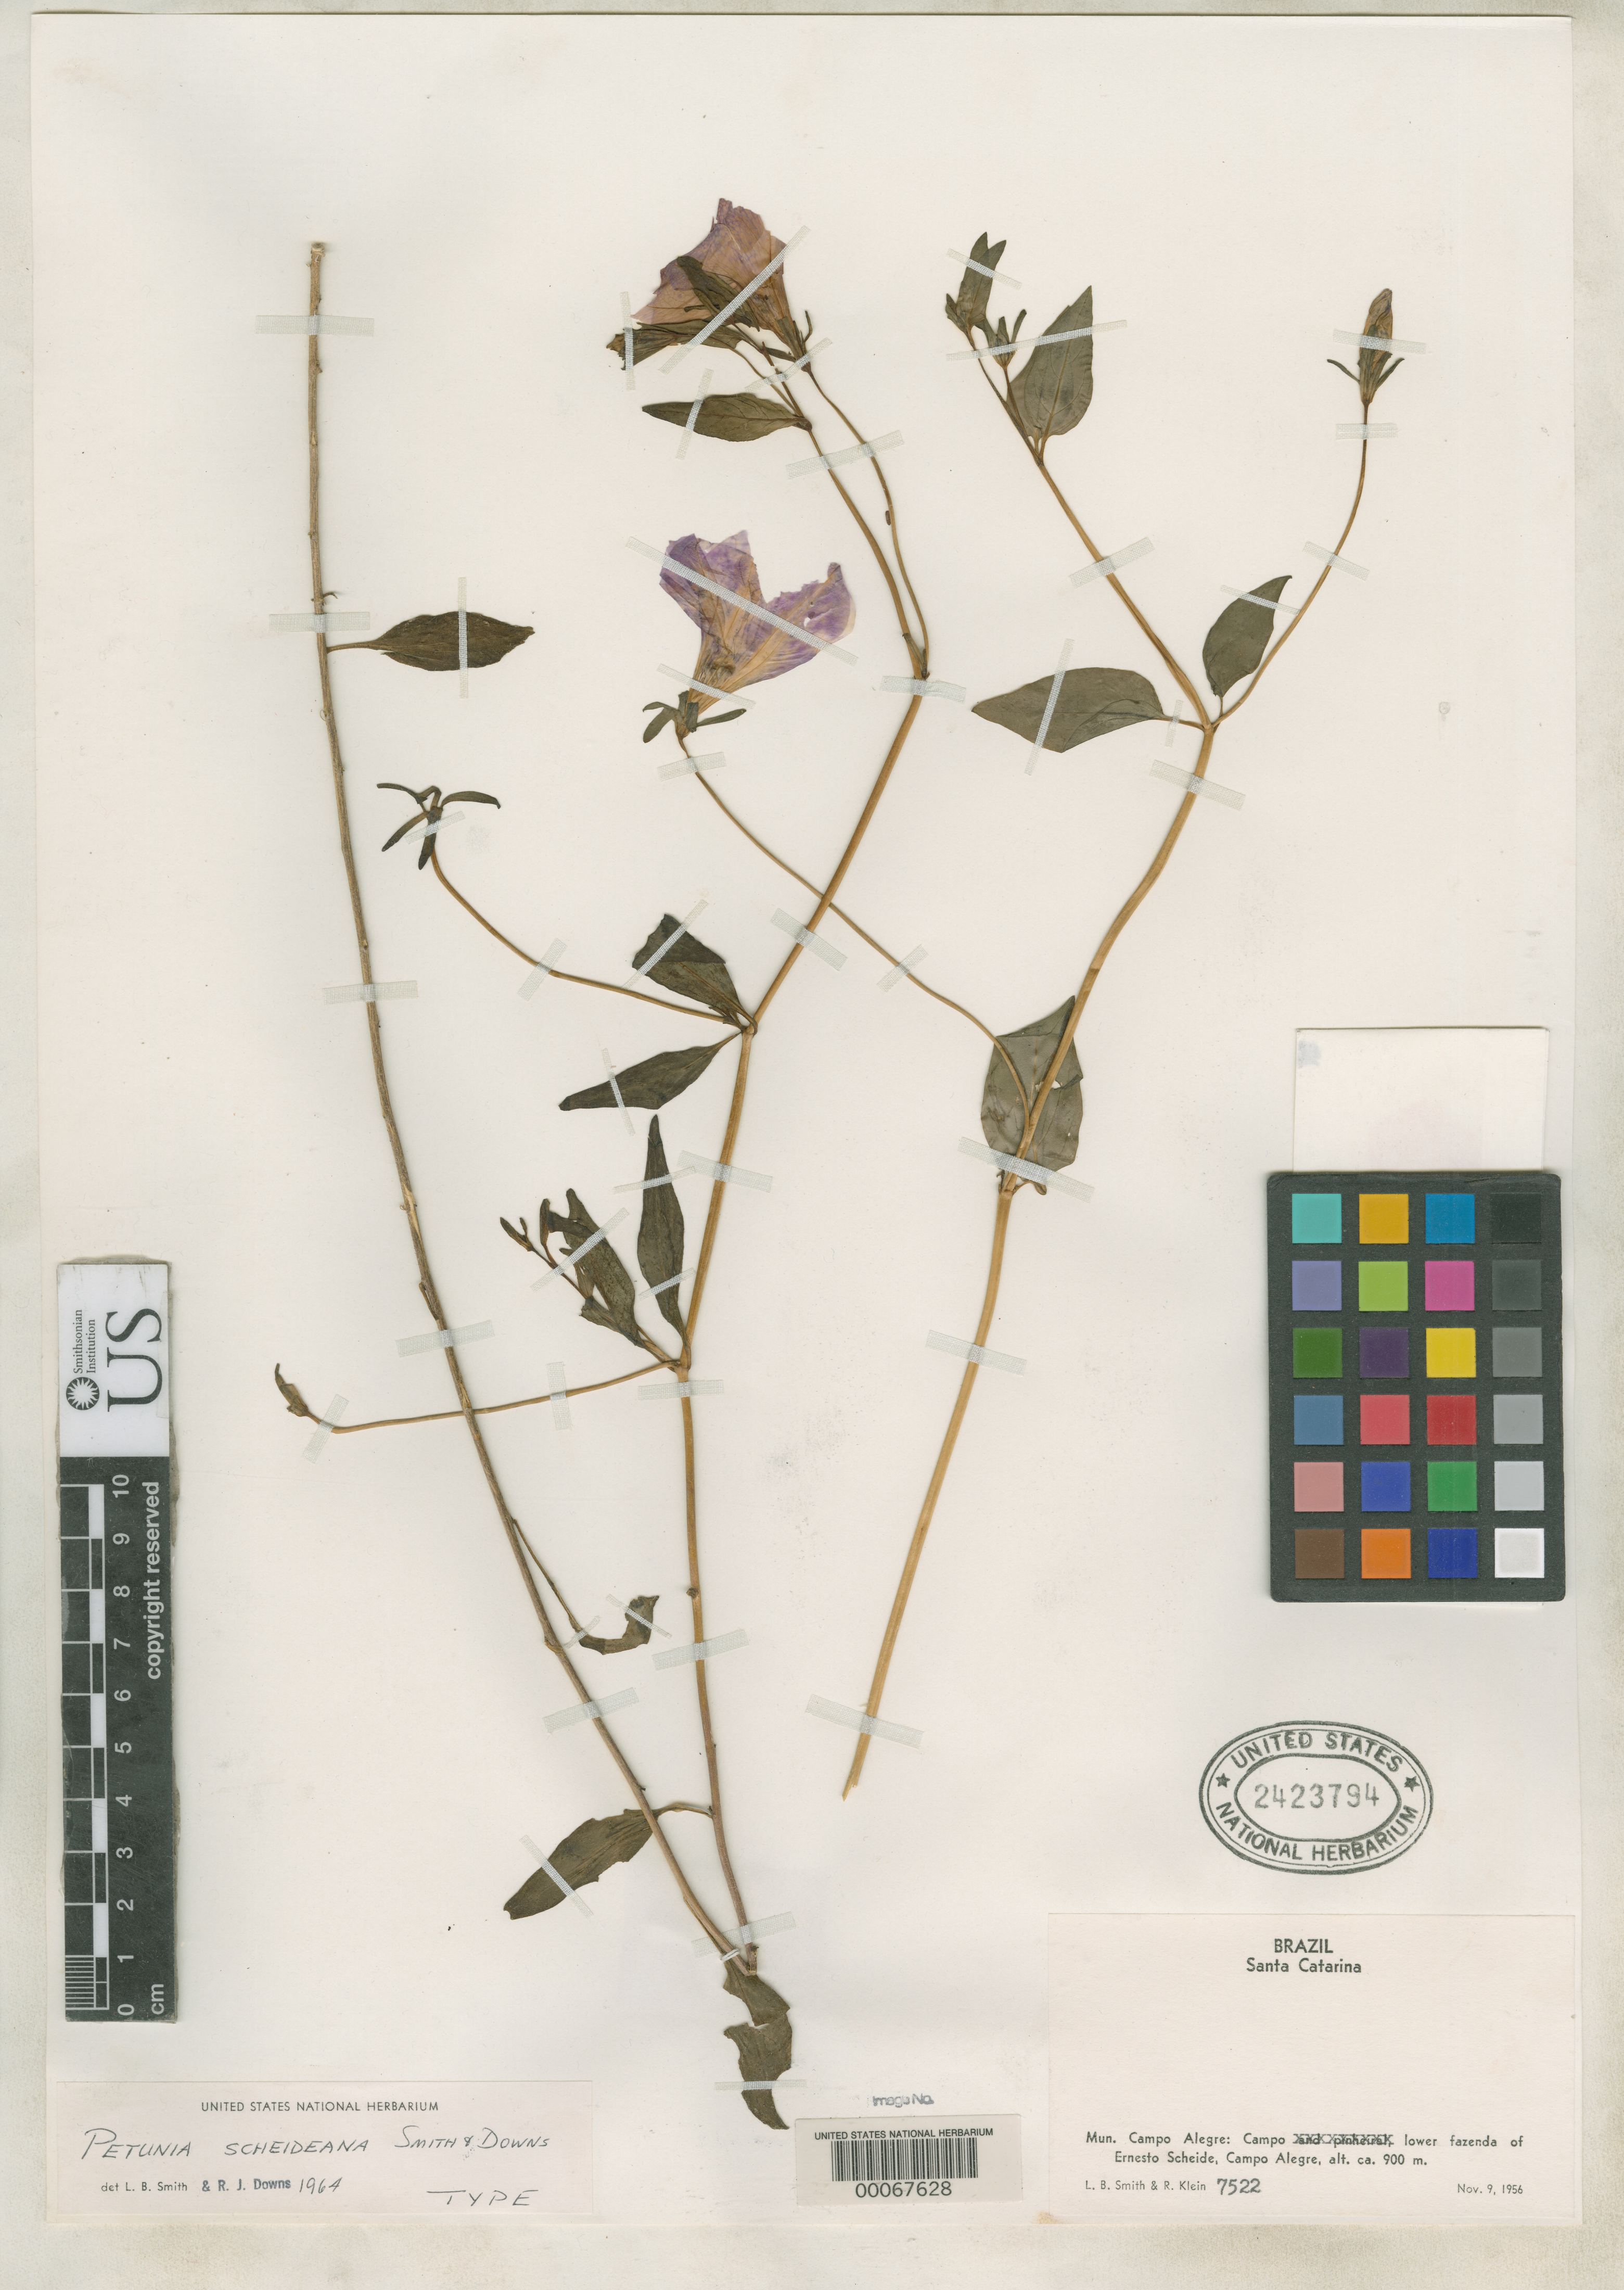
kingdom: Plantae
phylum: Tracheophyta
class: Magnoliopsida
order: Solanales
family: Solanaceae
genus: Petunia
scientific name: Petunia scheideana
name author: L.B. Sm. & Downs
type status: Holotype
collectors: L. Smith & R. M. Klein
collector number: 7522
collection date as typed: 09 Nov 1956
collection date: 1956-11-09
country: Brazil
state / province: Santa Catarina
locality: Campo Alegre.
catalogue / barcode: US 2423794